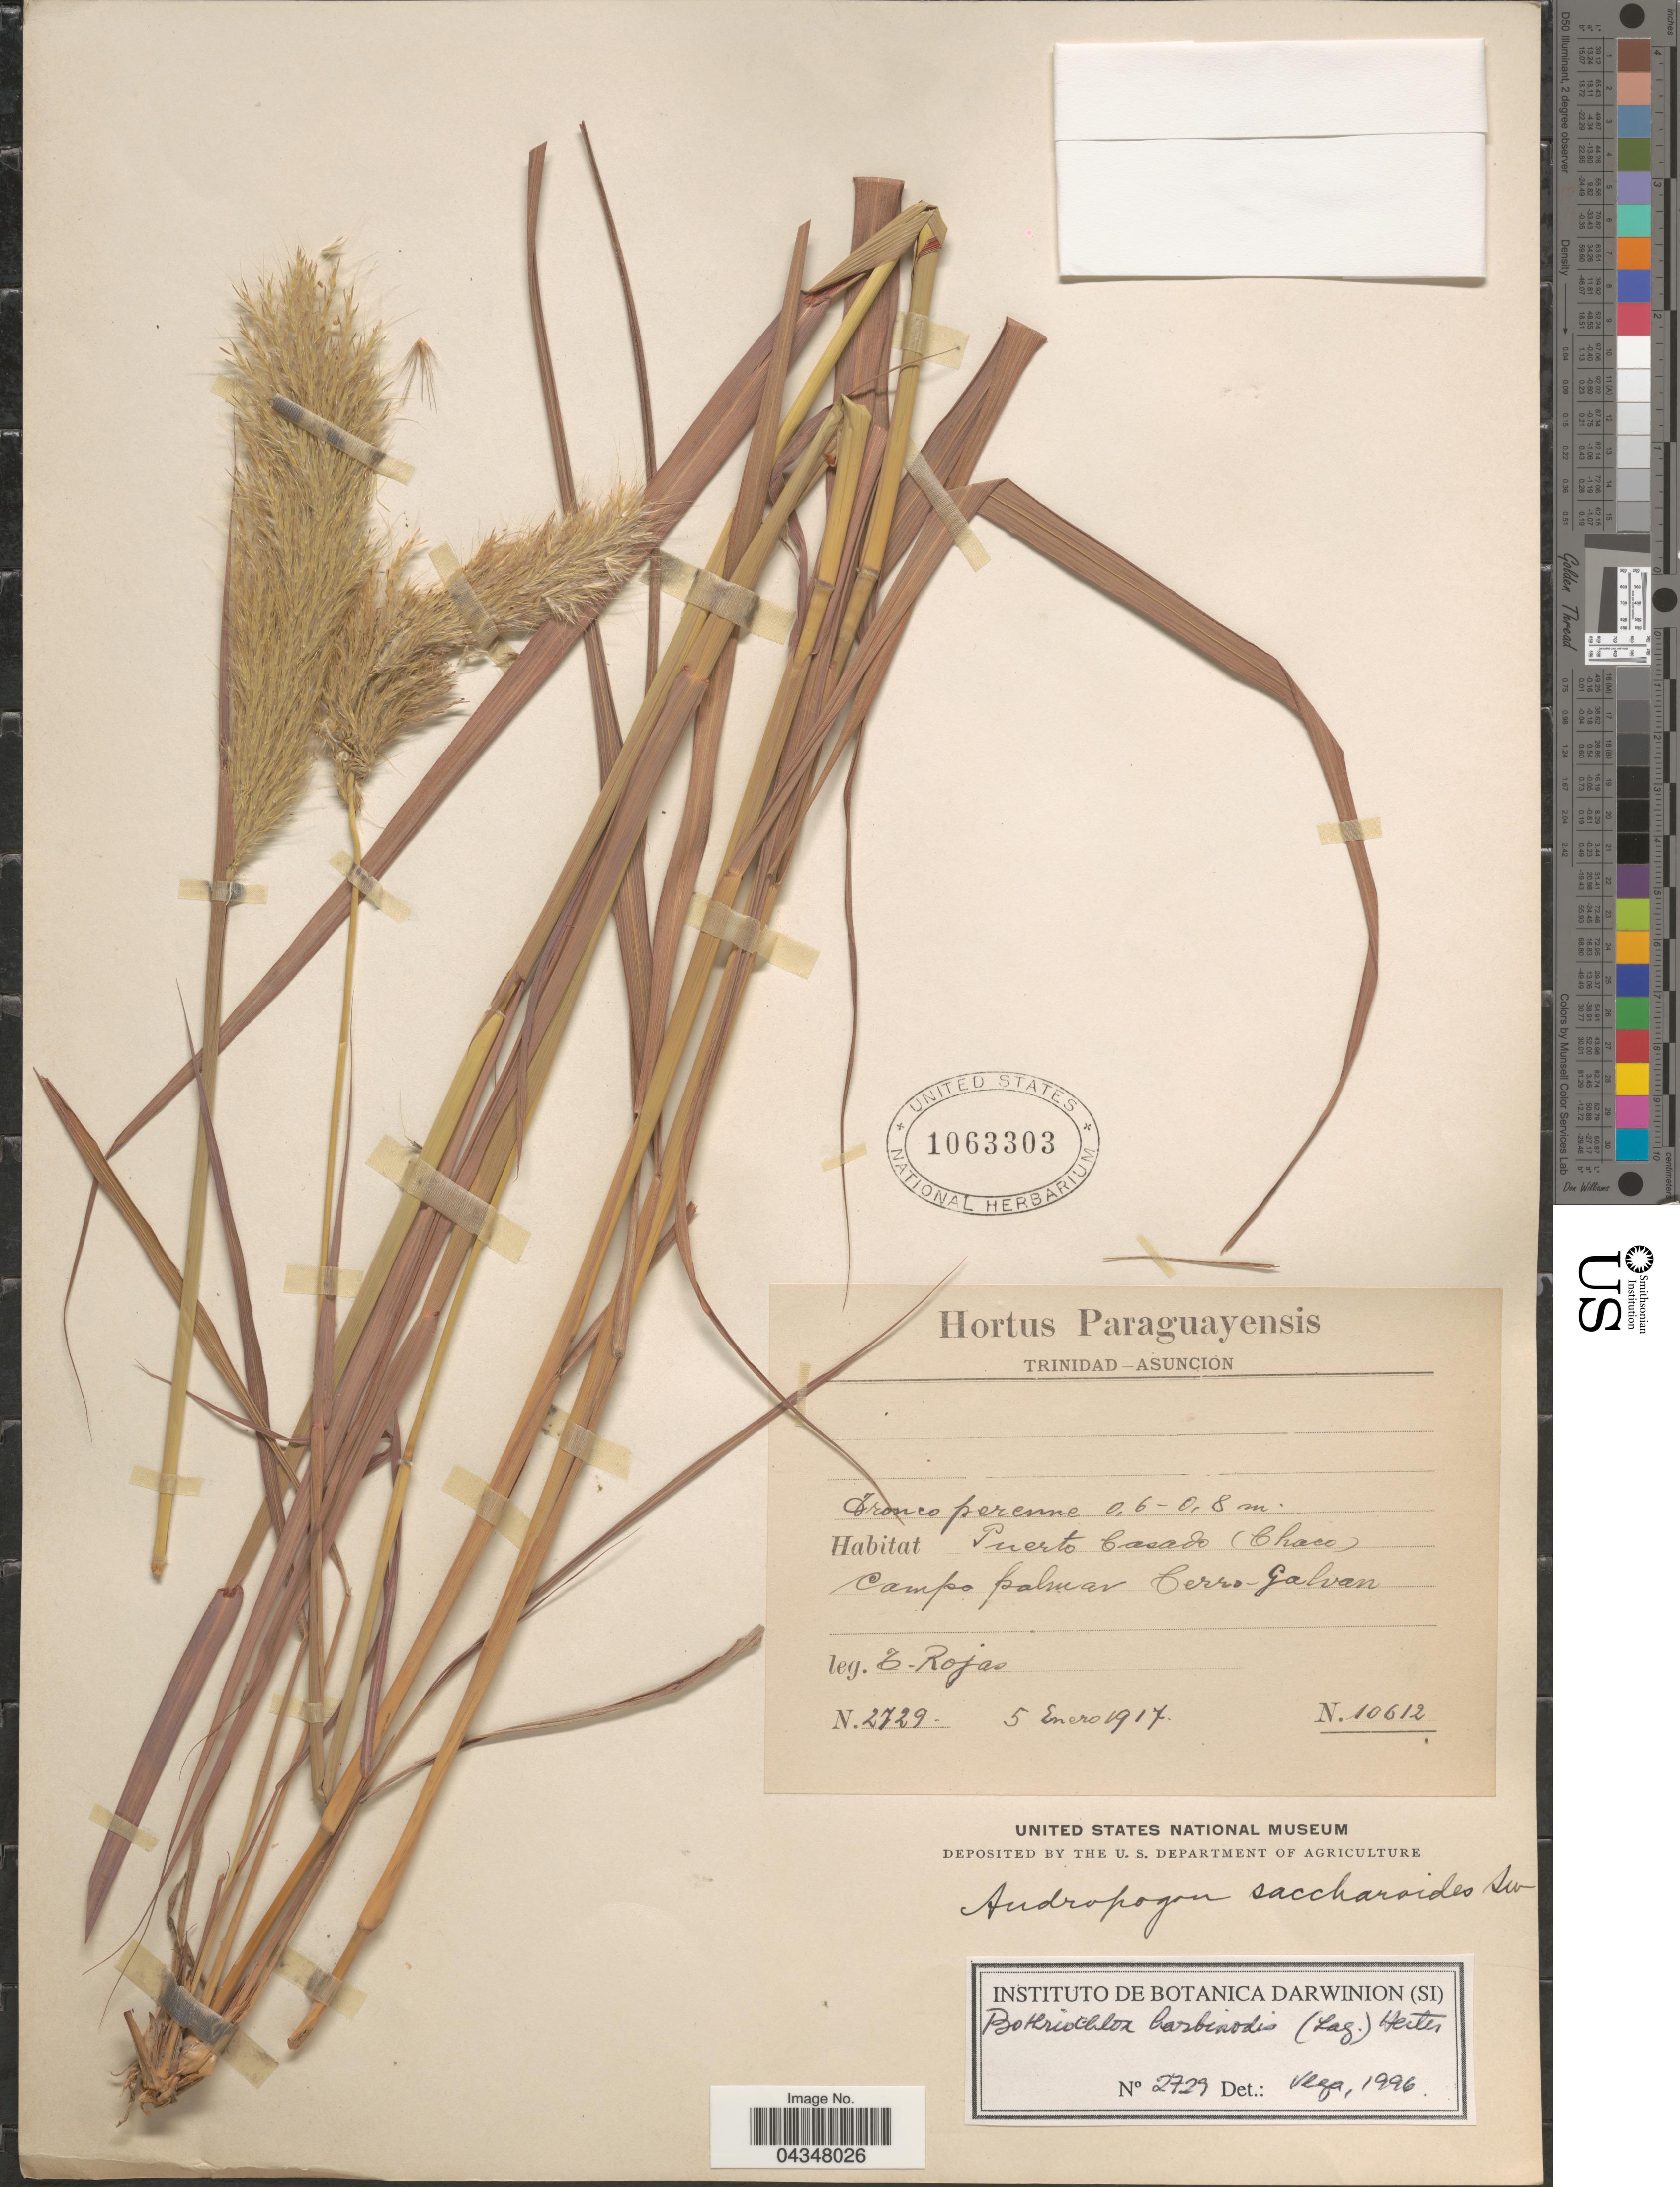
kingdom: Plantae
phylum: Tracheophyta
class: Liliopsida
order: Poales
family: Poaceae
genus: Bothriochloa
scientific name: Bothriochloa barbinodis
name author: (Lag.) Herter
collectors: T. Rojas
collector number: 2729/10612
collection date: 1917-01-05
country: Argentina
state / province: Chaco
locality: Puerto Casado (Chaco). Campo palmar Cerro Galvan.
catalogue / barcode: US 1063303